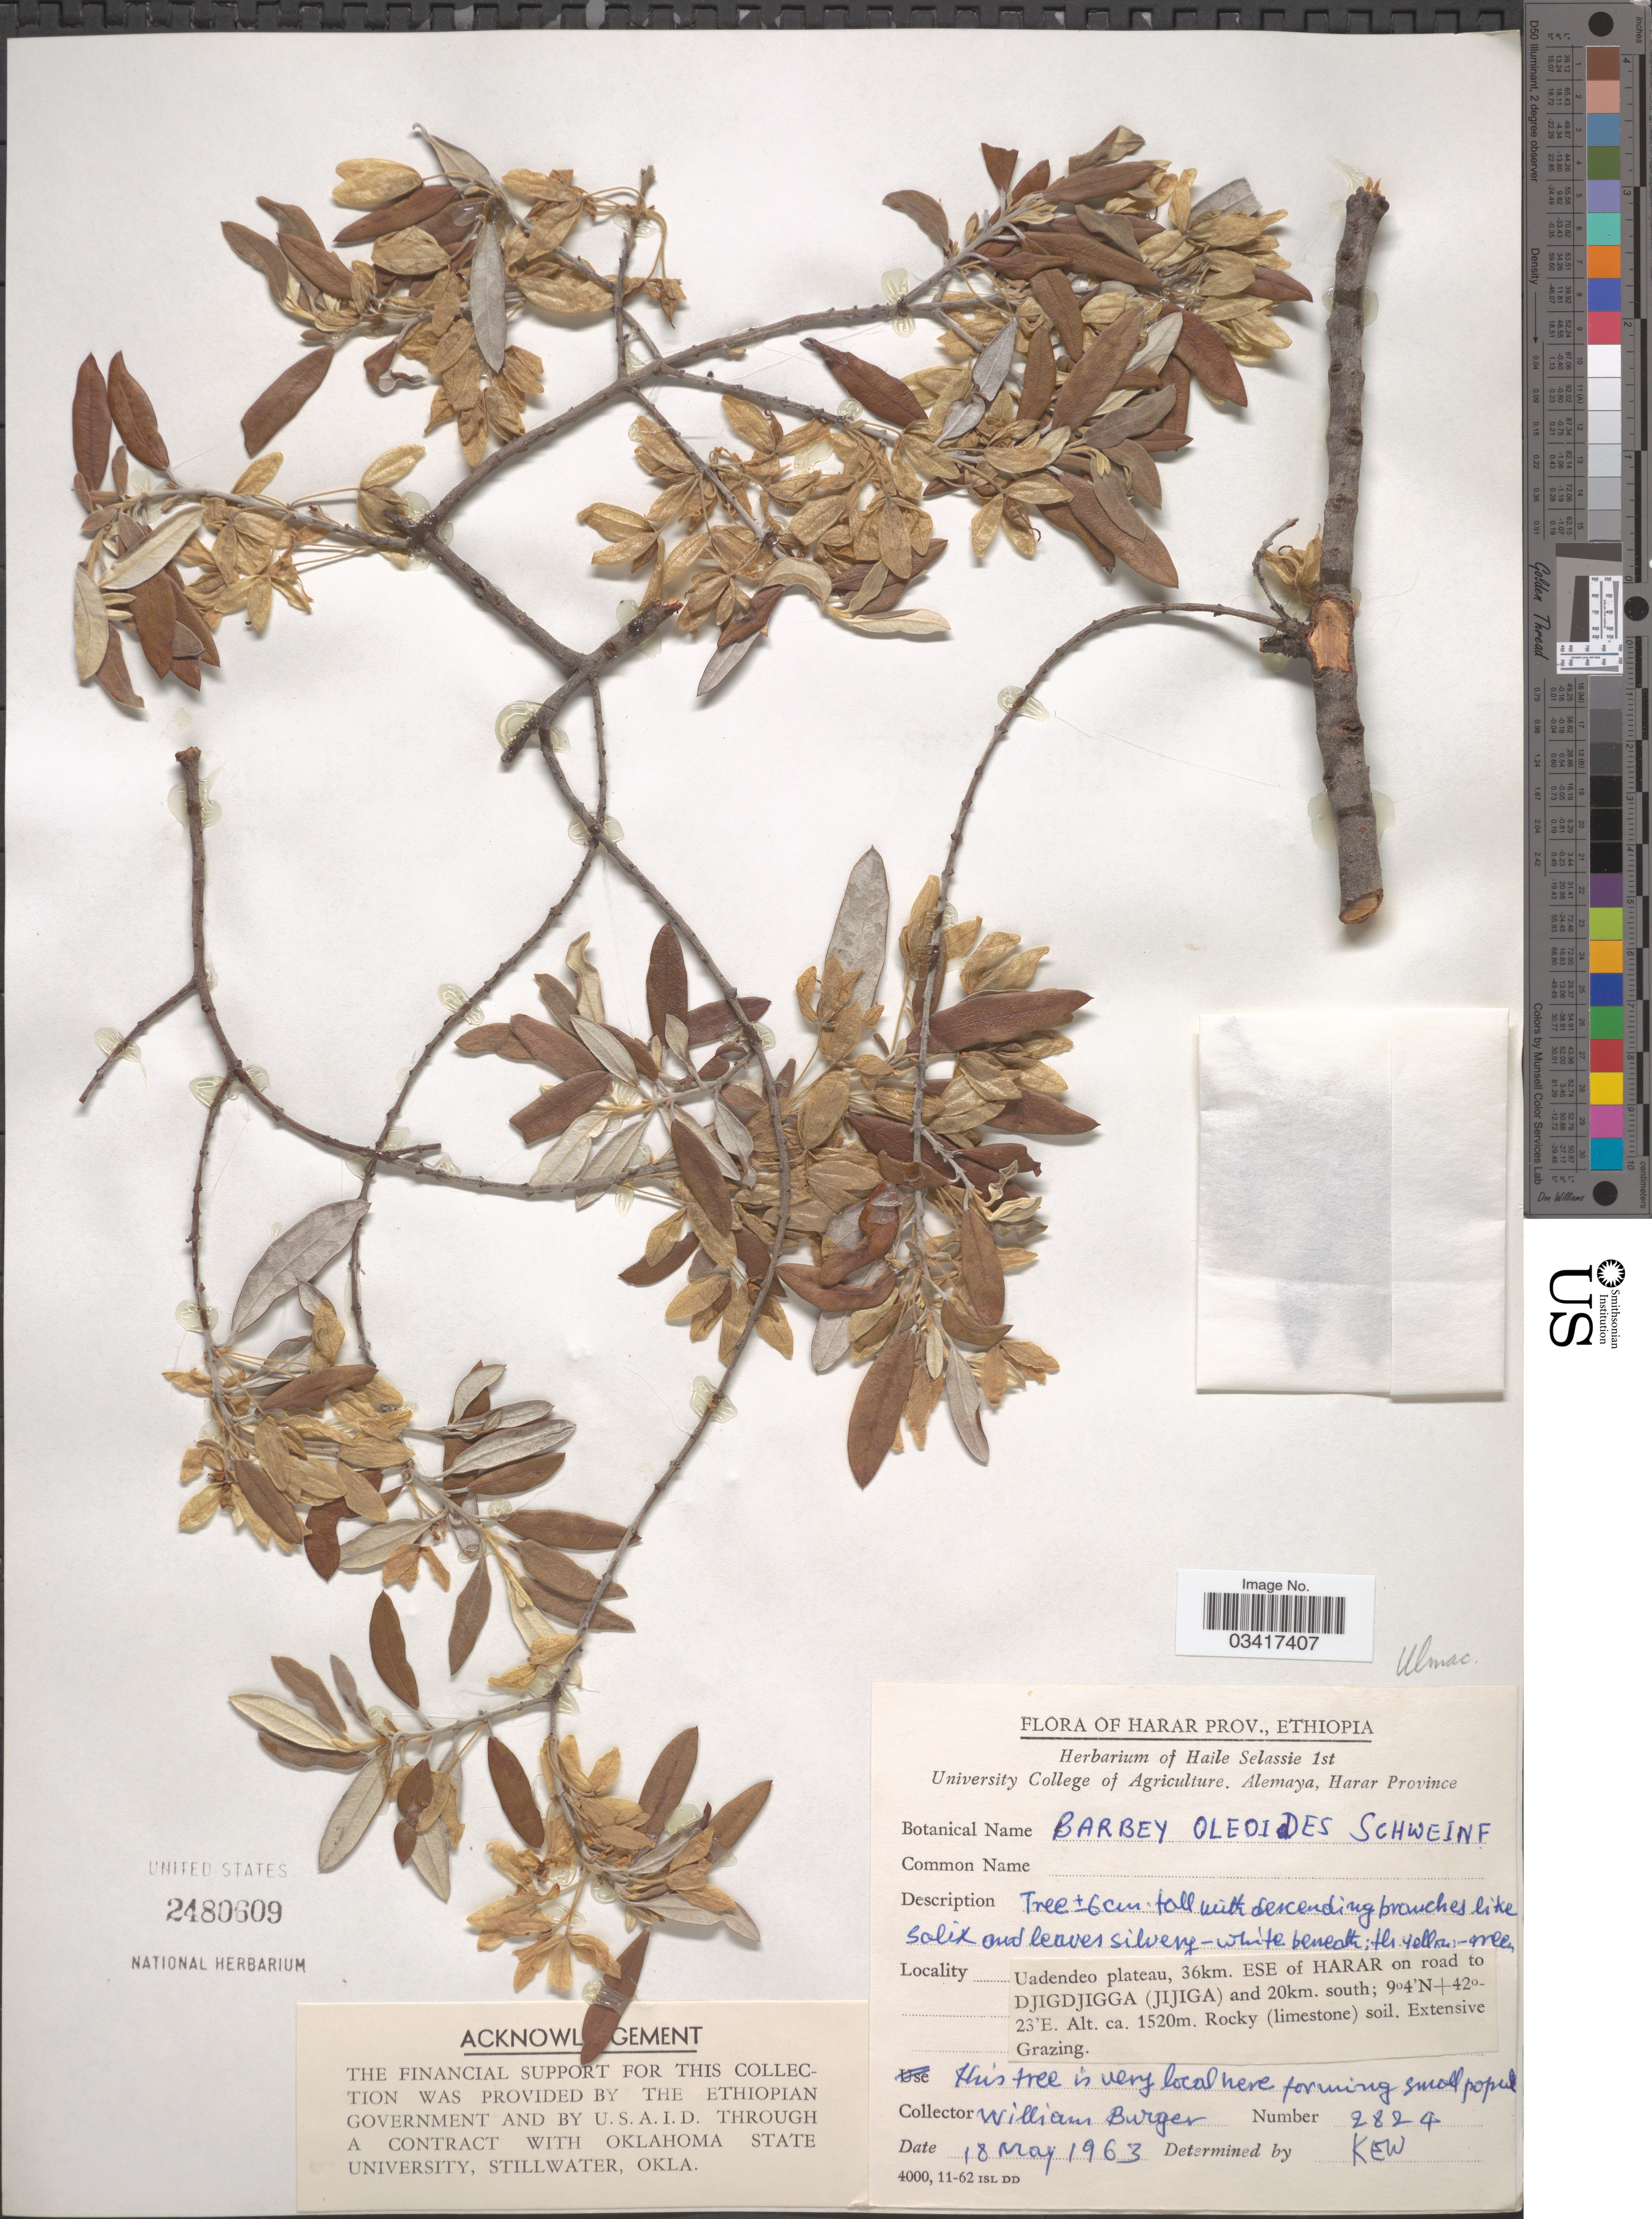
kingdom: Plantae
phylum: Tracheophyta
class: Magnoliopsida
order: Rosales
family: Barbeyaceae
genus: Barbeya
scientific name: Barbeya oleoides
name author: Schweinf.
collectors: W. Burger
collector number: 2824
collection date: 1963-05-18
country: Ethiopia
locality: Harar Prov., Uadendeo plateau, 36km. ESE of Harar on road to Djigdjigga (Jijiga) and 20km. south.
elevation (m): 1520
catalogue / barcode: US 2480609